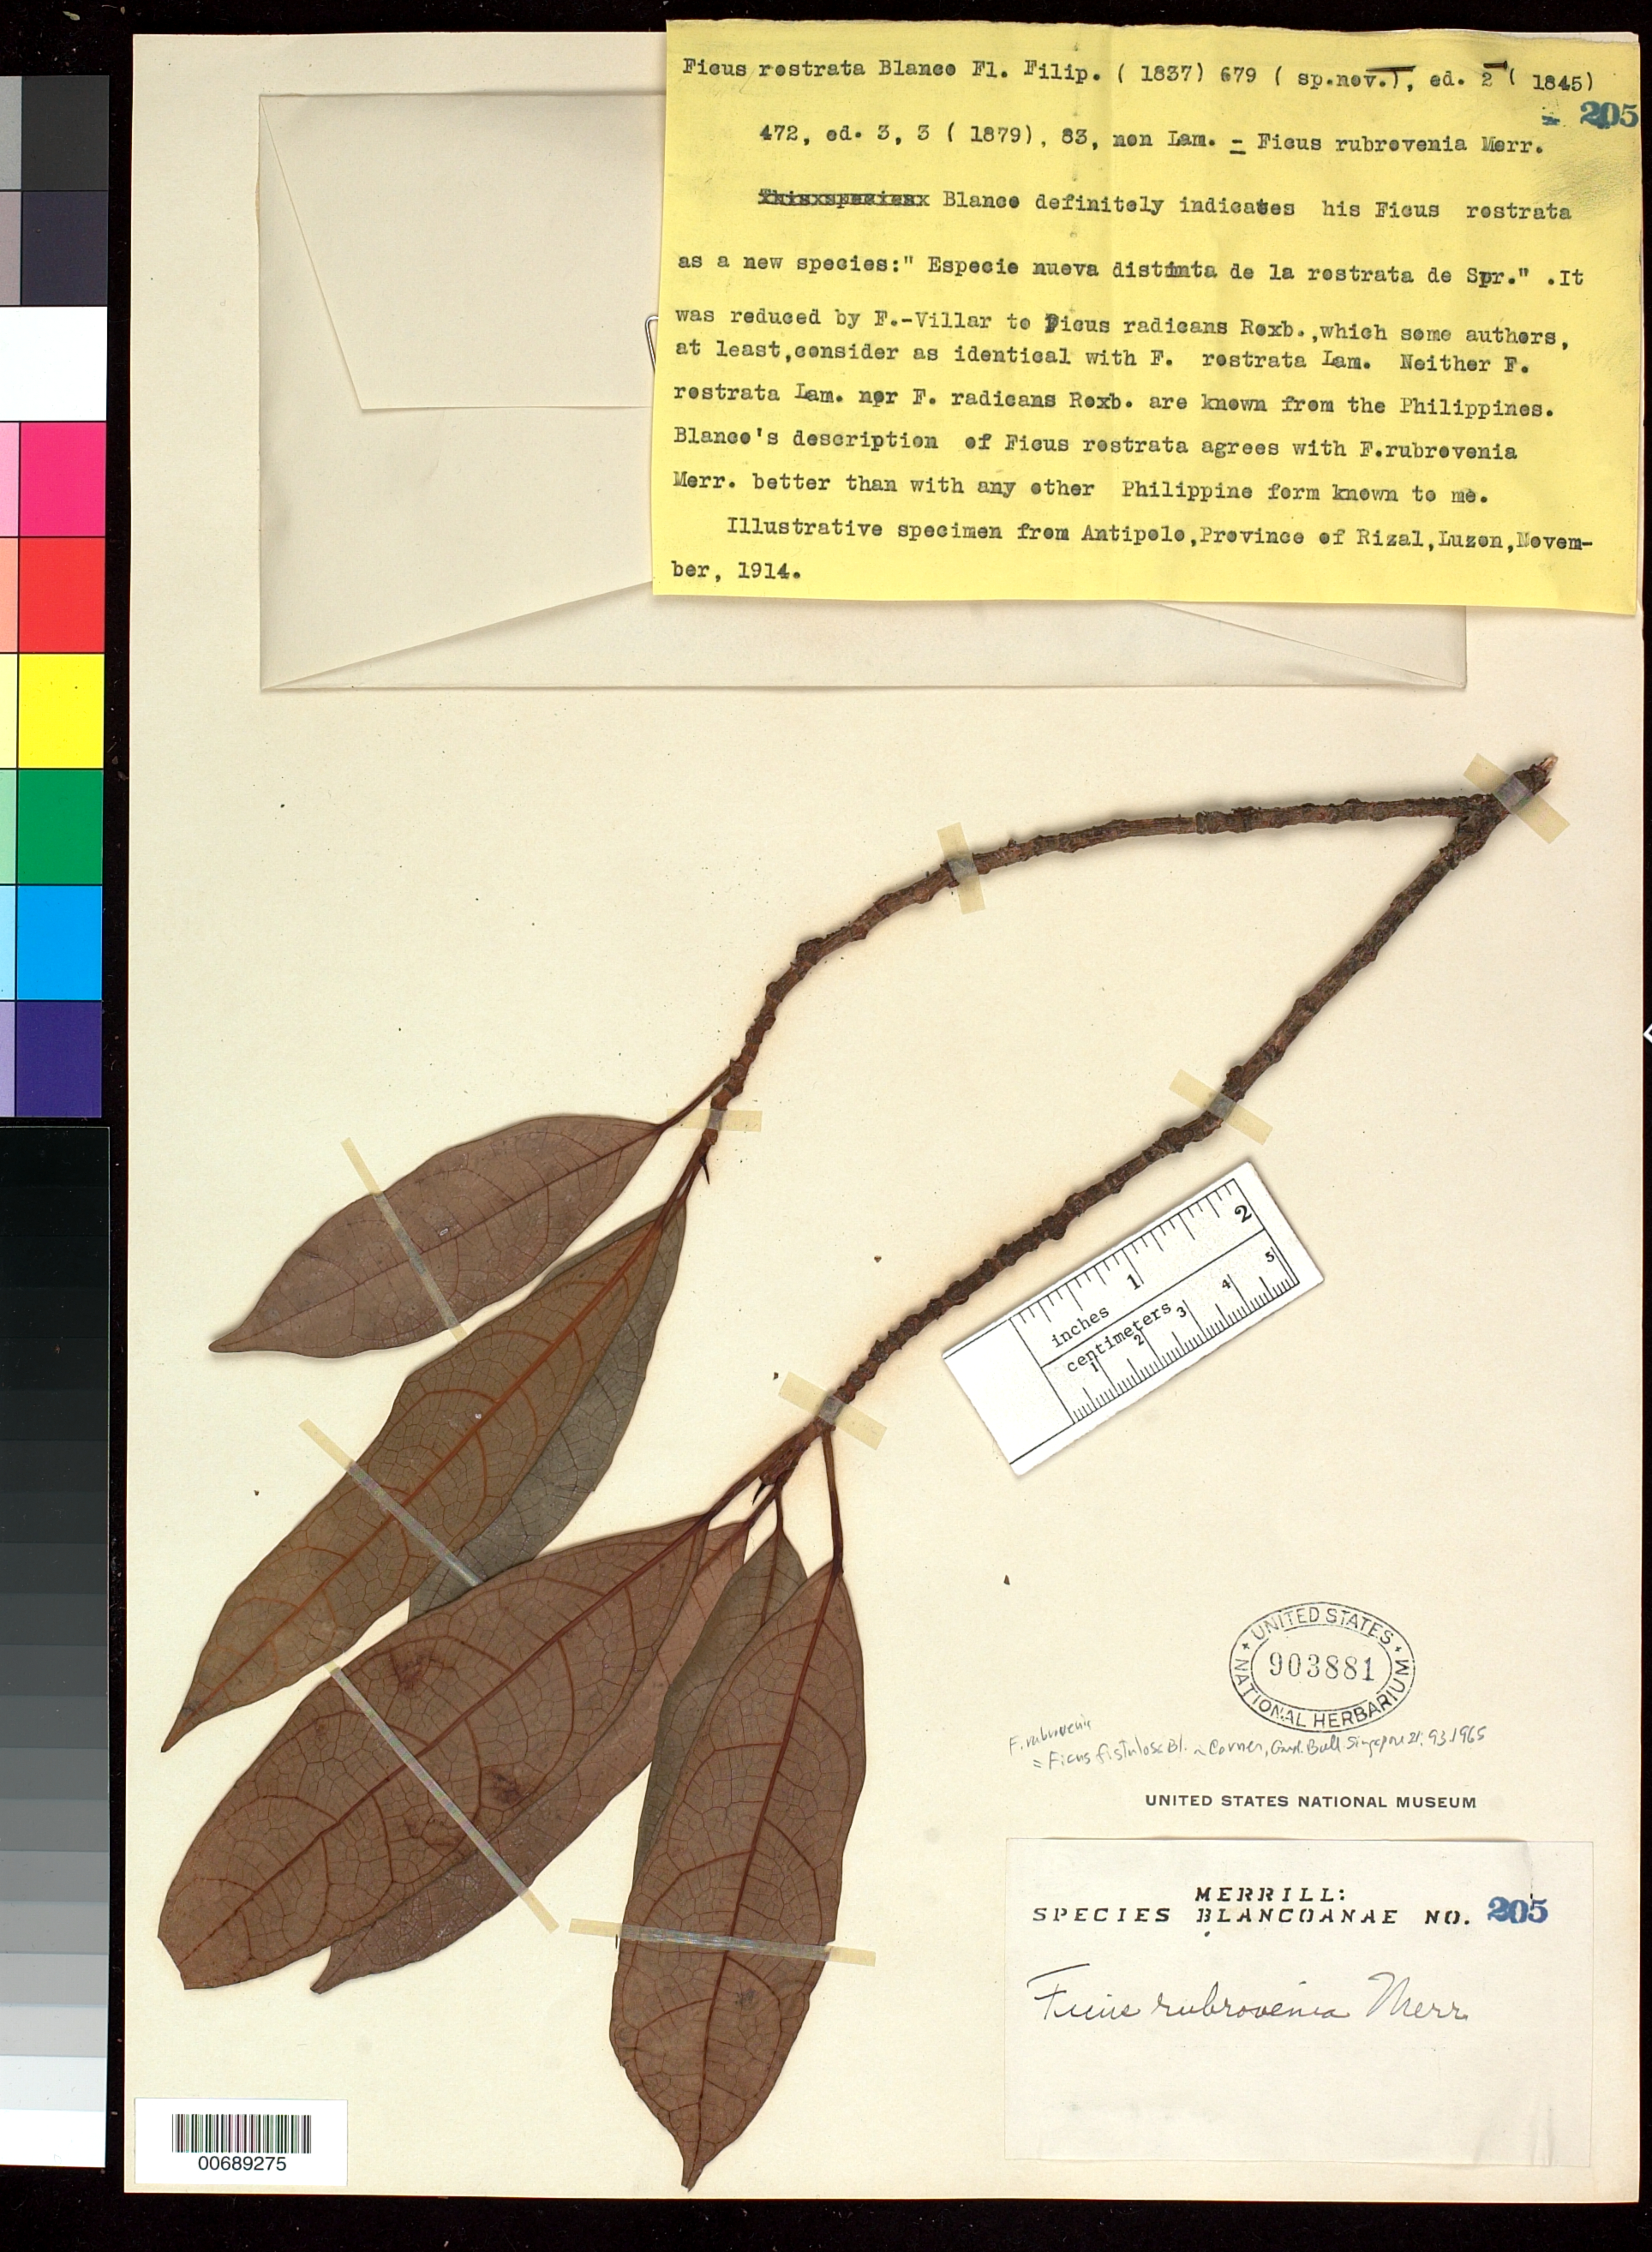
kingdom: Plantae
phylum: Tracheophyta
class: Magnoliopsida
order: Rosales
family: Moraceae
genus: Ficus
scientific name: Ficus fistulosa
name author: Reinw. ex Blume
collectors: E. D. Merrill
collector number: Sp. Blancoan. 0205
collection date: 1914-05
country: Philippines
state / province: Calabarzon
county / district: Rizal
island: Luzon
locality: Antipolo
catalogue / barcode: US 903881